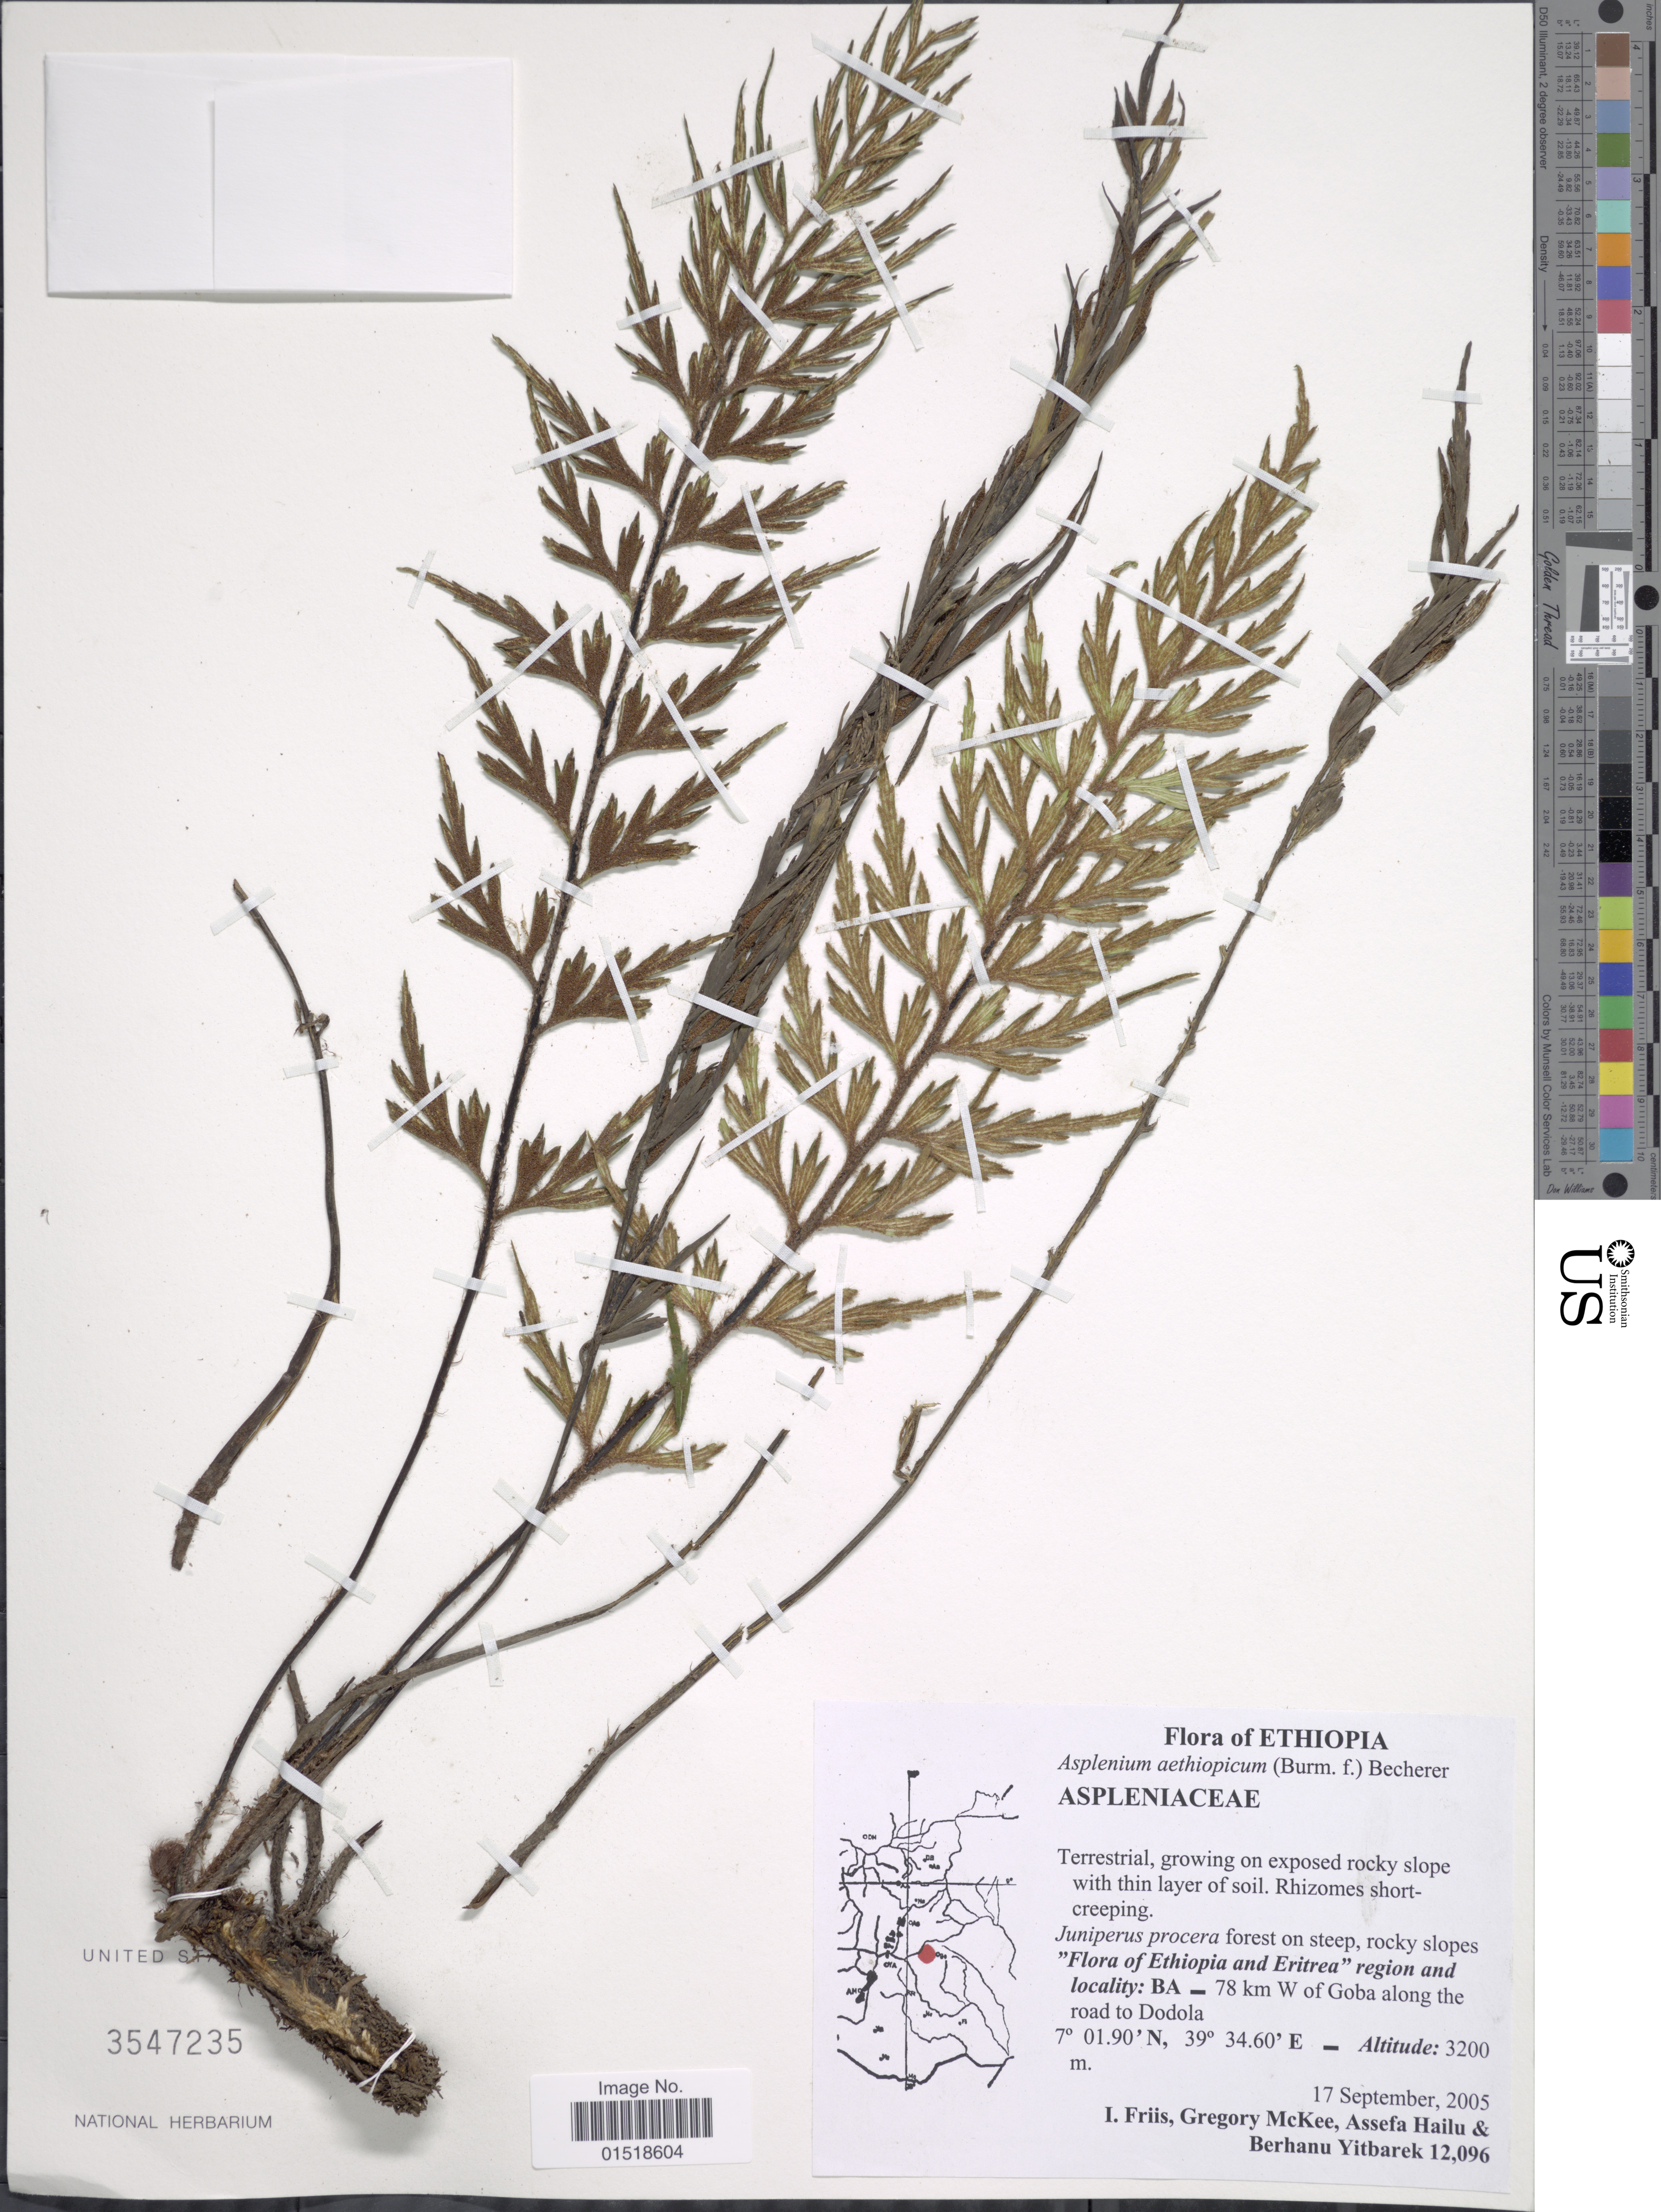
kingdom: Plantae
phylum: Tracheophyta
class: Polypodiopsida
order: Polypodiales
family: Aspleniaceae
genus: Asplenium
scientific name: Asplenium aethiopicum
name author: (Burm. f.) Bech.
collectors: I. Friis, G. S. McKee, A. Hailu & B. Yitbarek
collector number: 12096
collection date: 2005-09-17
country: Ethiopia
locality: BA_ 78 km W of Goba along the road to Dodola.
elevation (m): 3200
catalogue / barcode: US 3547235